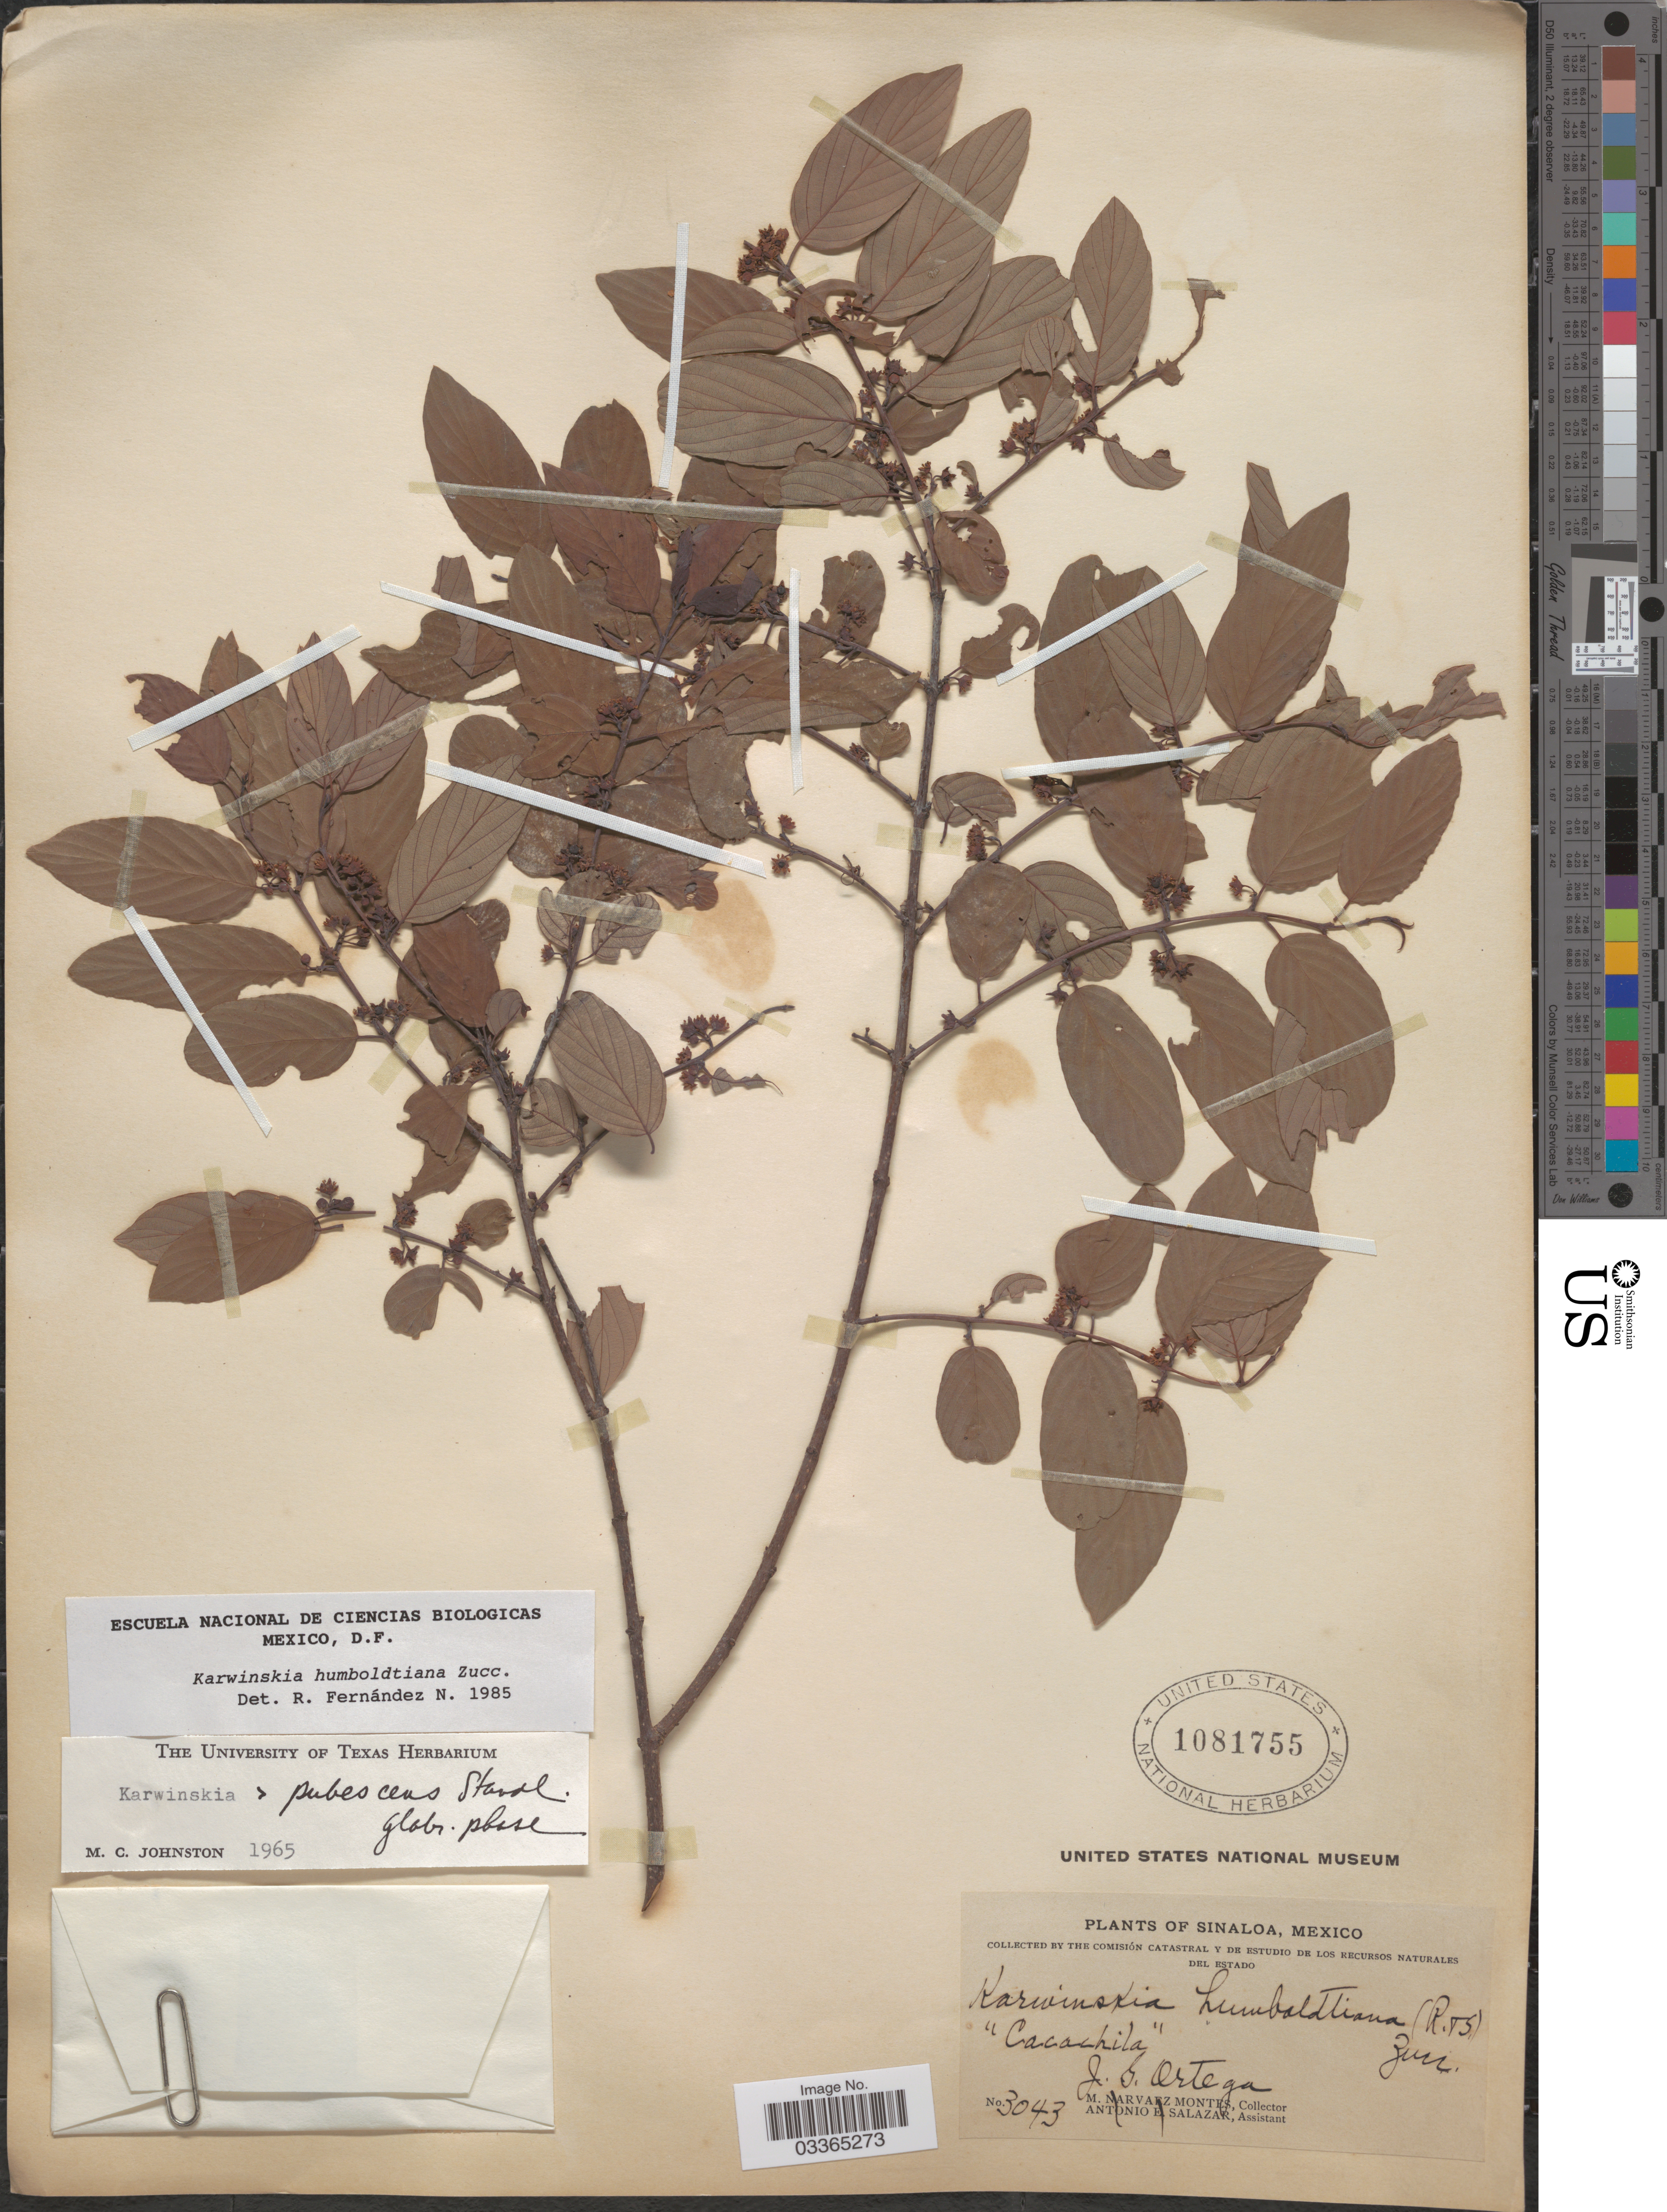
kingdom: Plantae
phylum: Tracheophyta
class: Magnoliopsida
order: Rosales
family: Rhamnaceae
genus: Karwinskia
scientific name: Karwinskia humboldtiana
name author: (Schult.) Zucc.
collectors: J. Ortega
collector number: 3043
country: Mexico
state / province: Sinaloa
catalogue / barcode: US 1081755